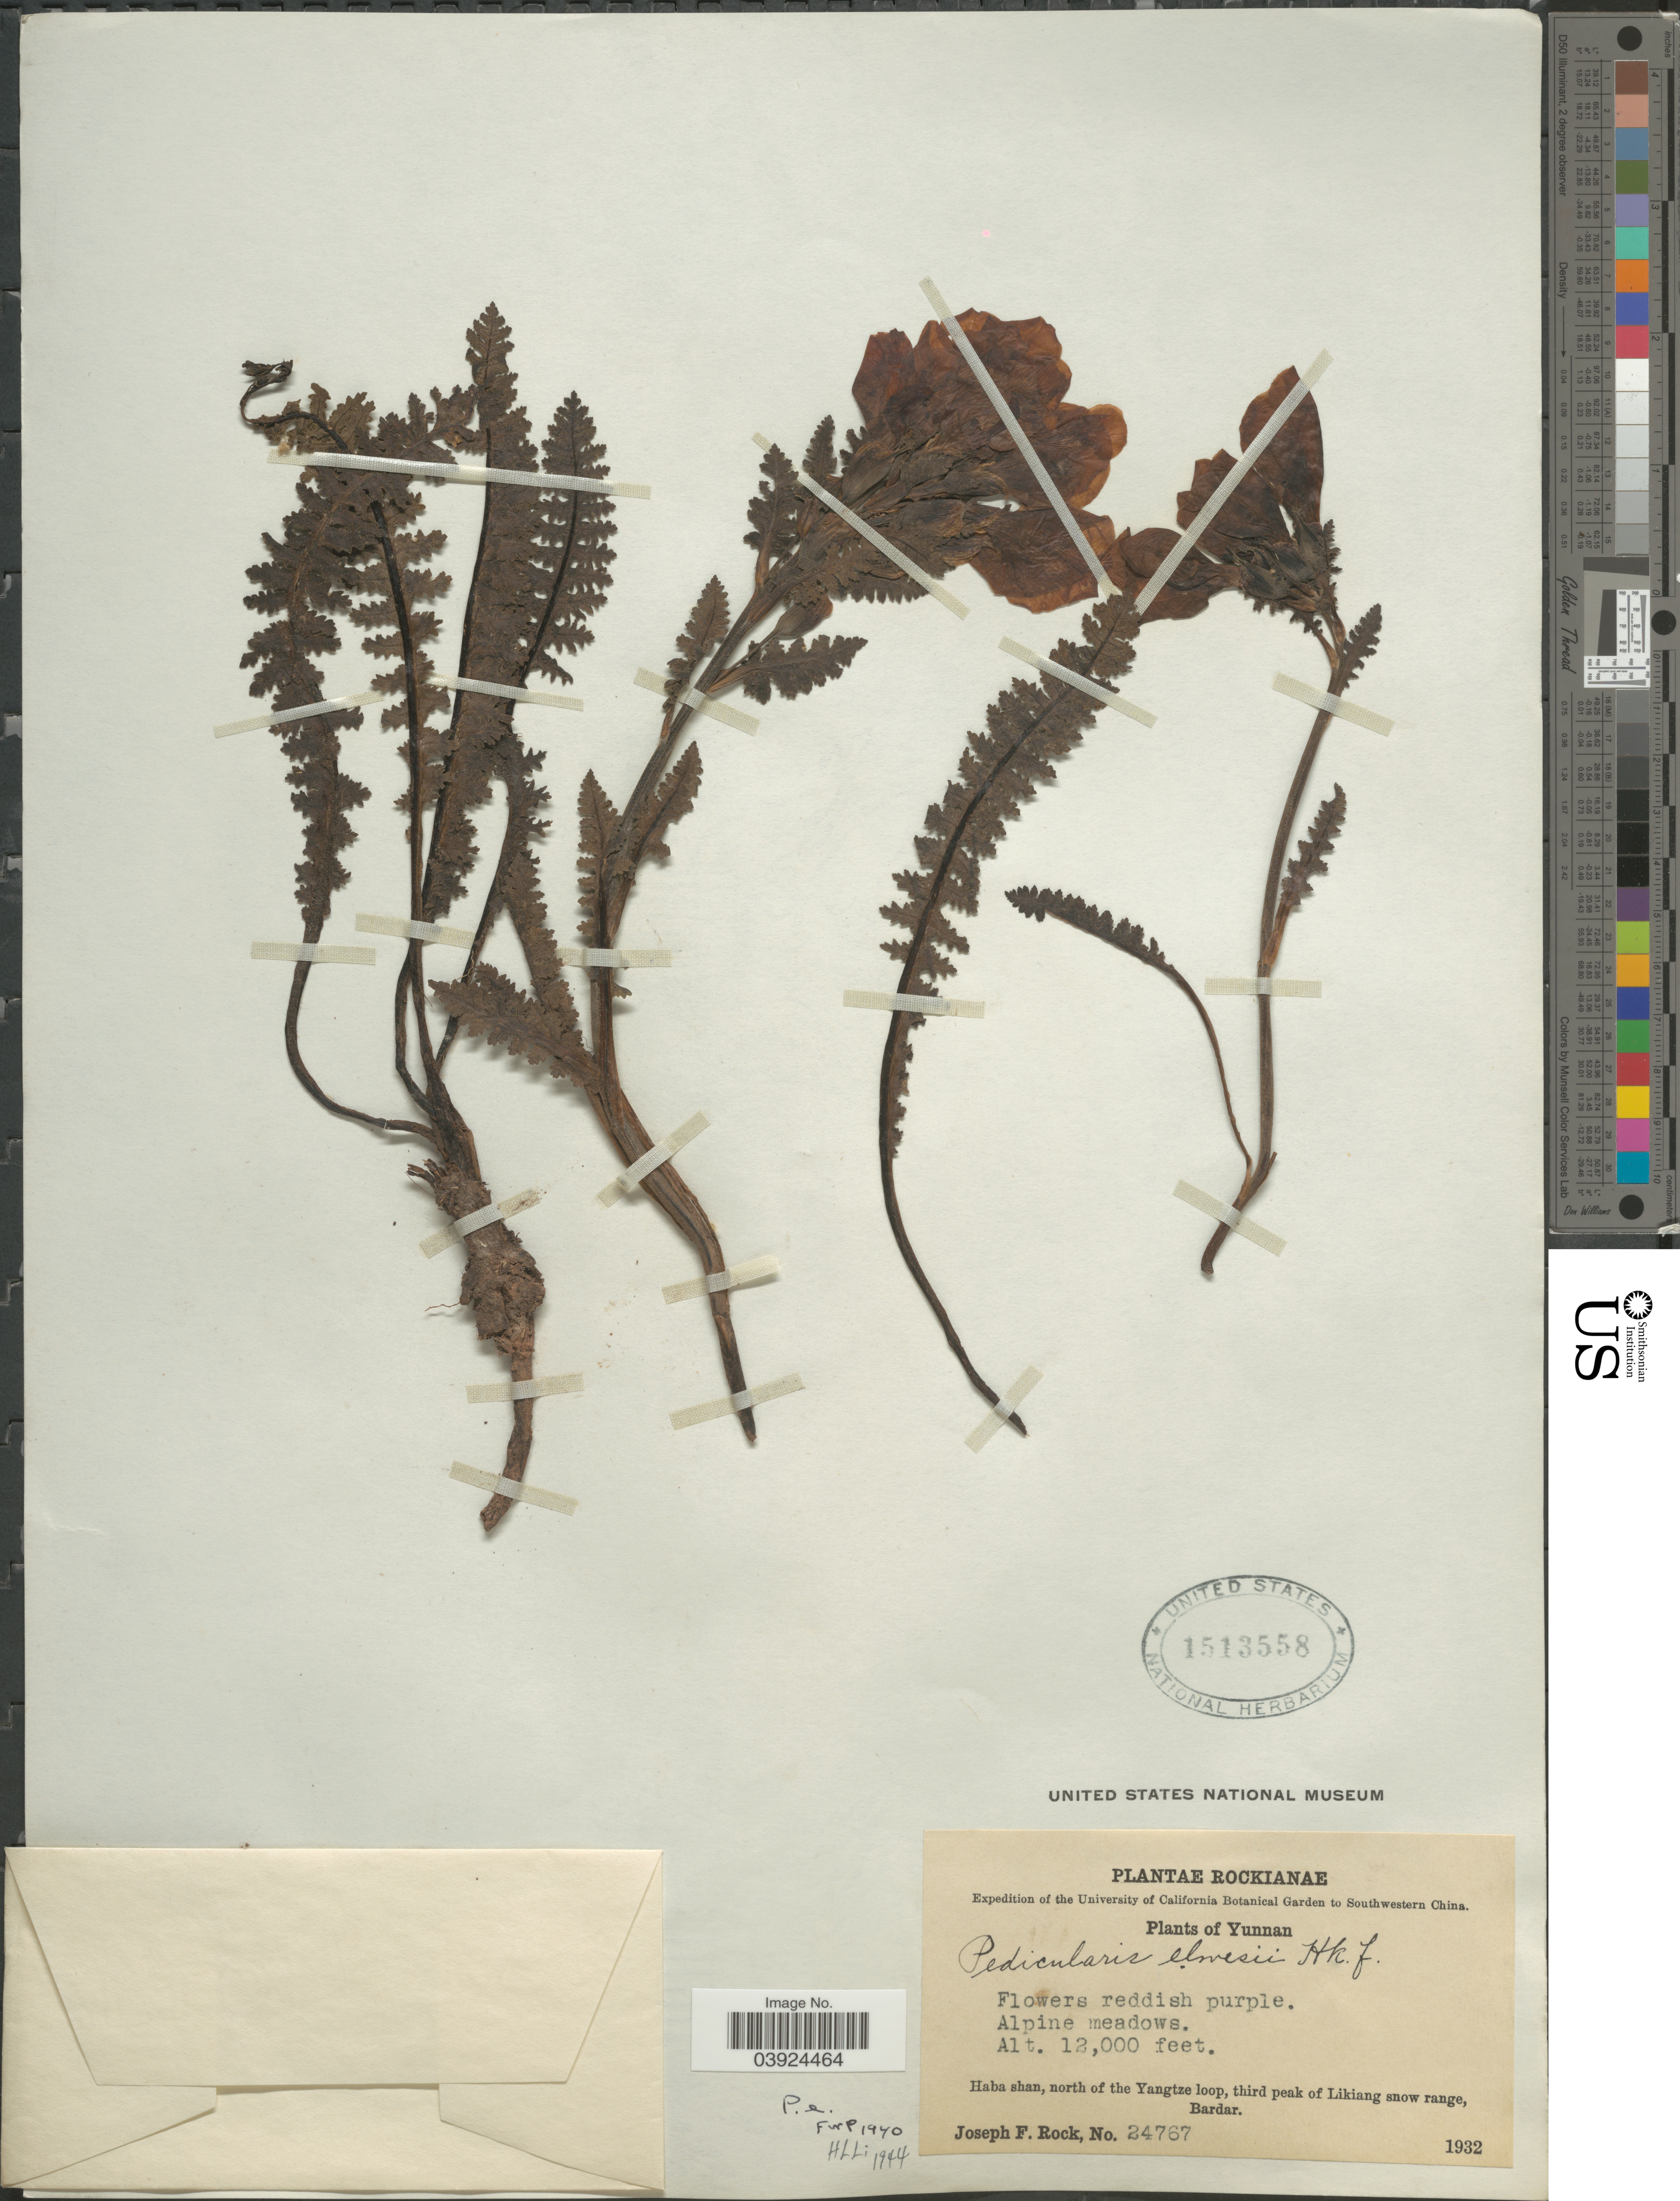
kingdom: Plantae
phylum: Tracheophyta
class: Magnoliopsida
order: Lamiales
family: Orobanchaceae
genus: Pedicularis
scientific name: Pedicularis elwesii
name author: Hook. f.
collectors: J. F. Rock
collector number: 24767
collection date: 1932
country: China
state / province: Yunnan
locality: Southwestern China. Haba shan, north of the Yangtze loop, third peak of Likiang snow range, Bardar.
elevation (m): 3658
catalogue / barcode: US 1513558